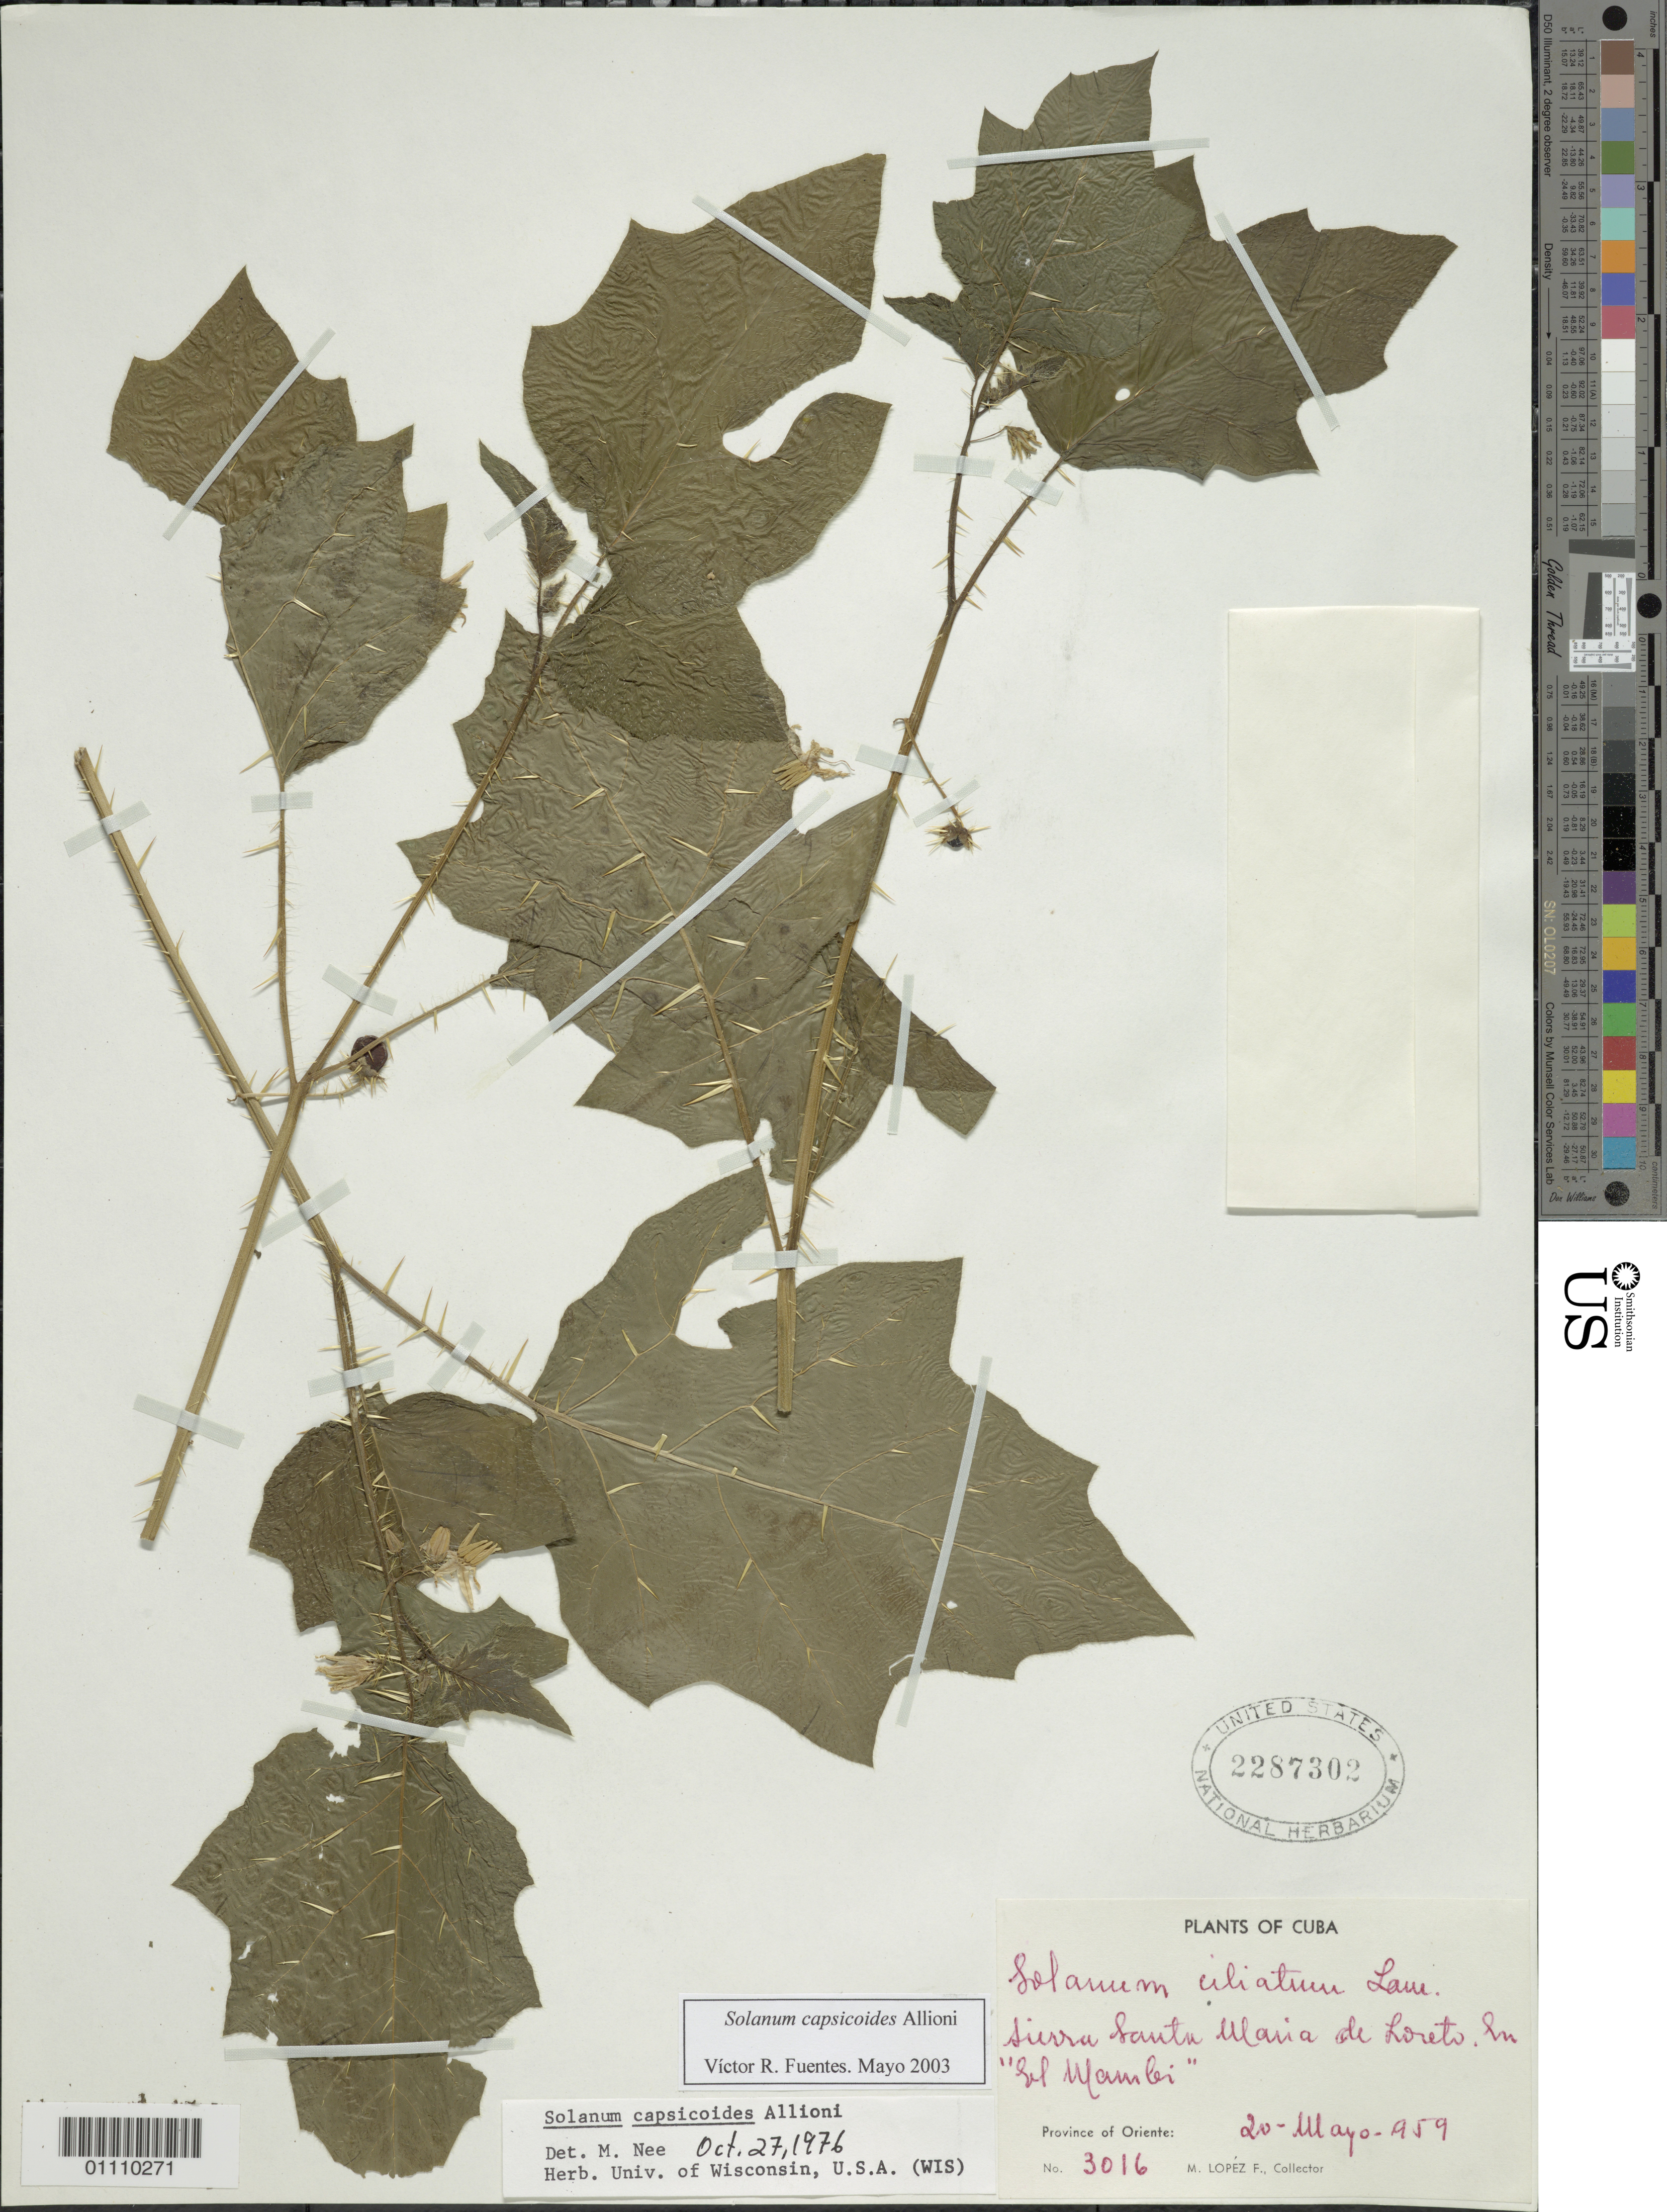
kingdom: Plantae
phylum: Tracheophyta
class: Magnoliopsida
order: Solanales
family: Solanaceae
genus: Solanum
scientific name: Solanum capsicoides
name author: All.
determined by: Fuentes, V. R.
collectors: M. López Figueiras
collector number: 3016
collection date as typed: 20 May 1959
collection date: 1959-05-20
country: Cuba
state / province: Oriente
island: Cuba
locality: Sierra Santa Maria de Loreto "Sol Mamlei" [?]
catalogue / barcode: US 2287302